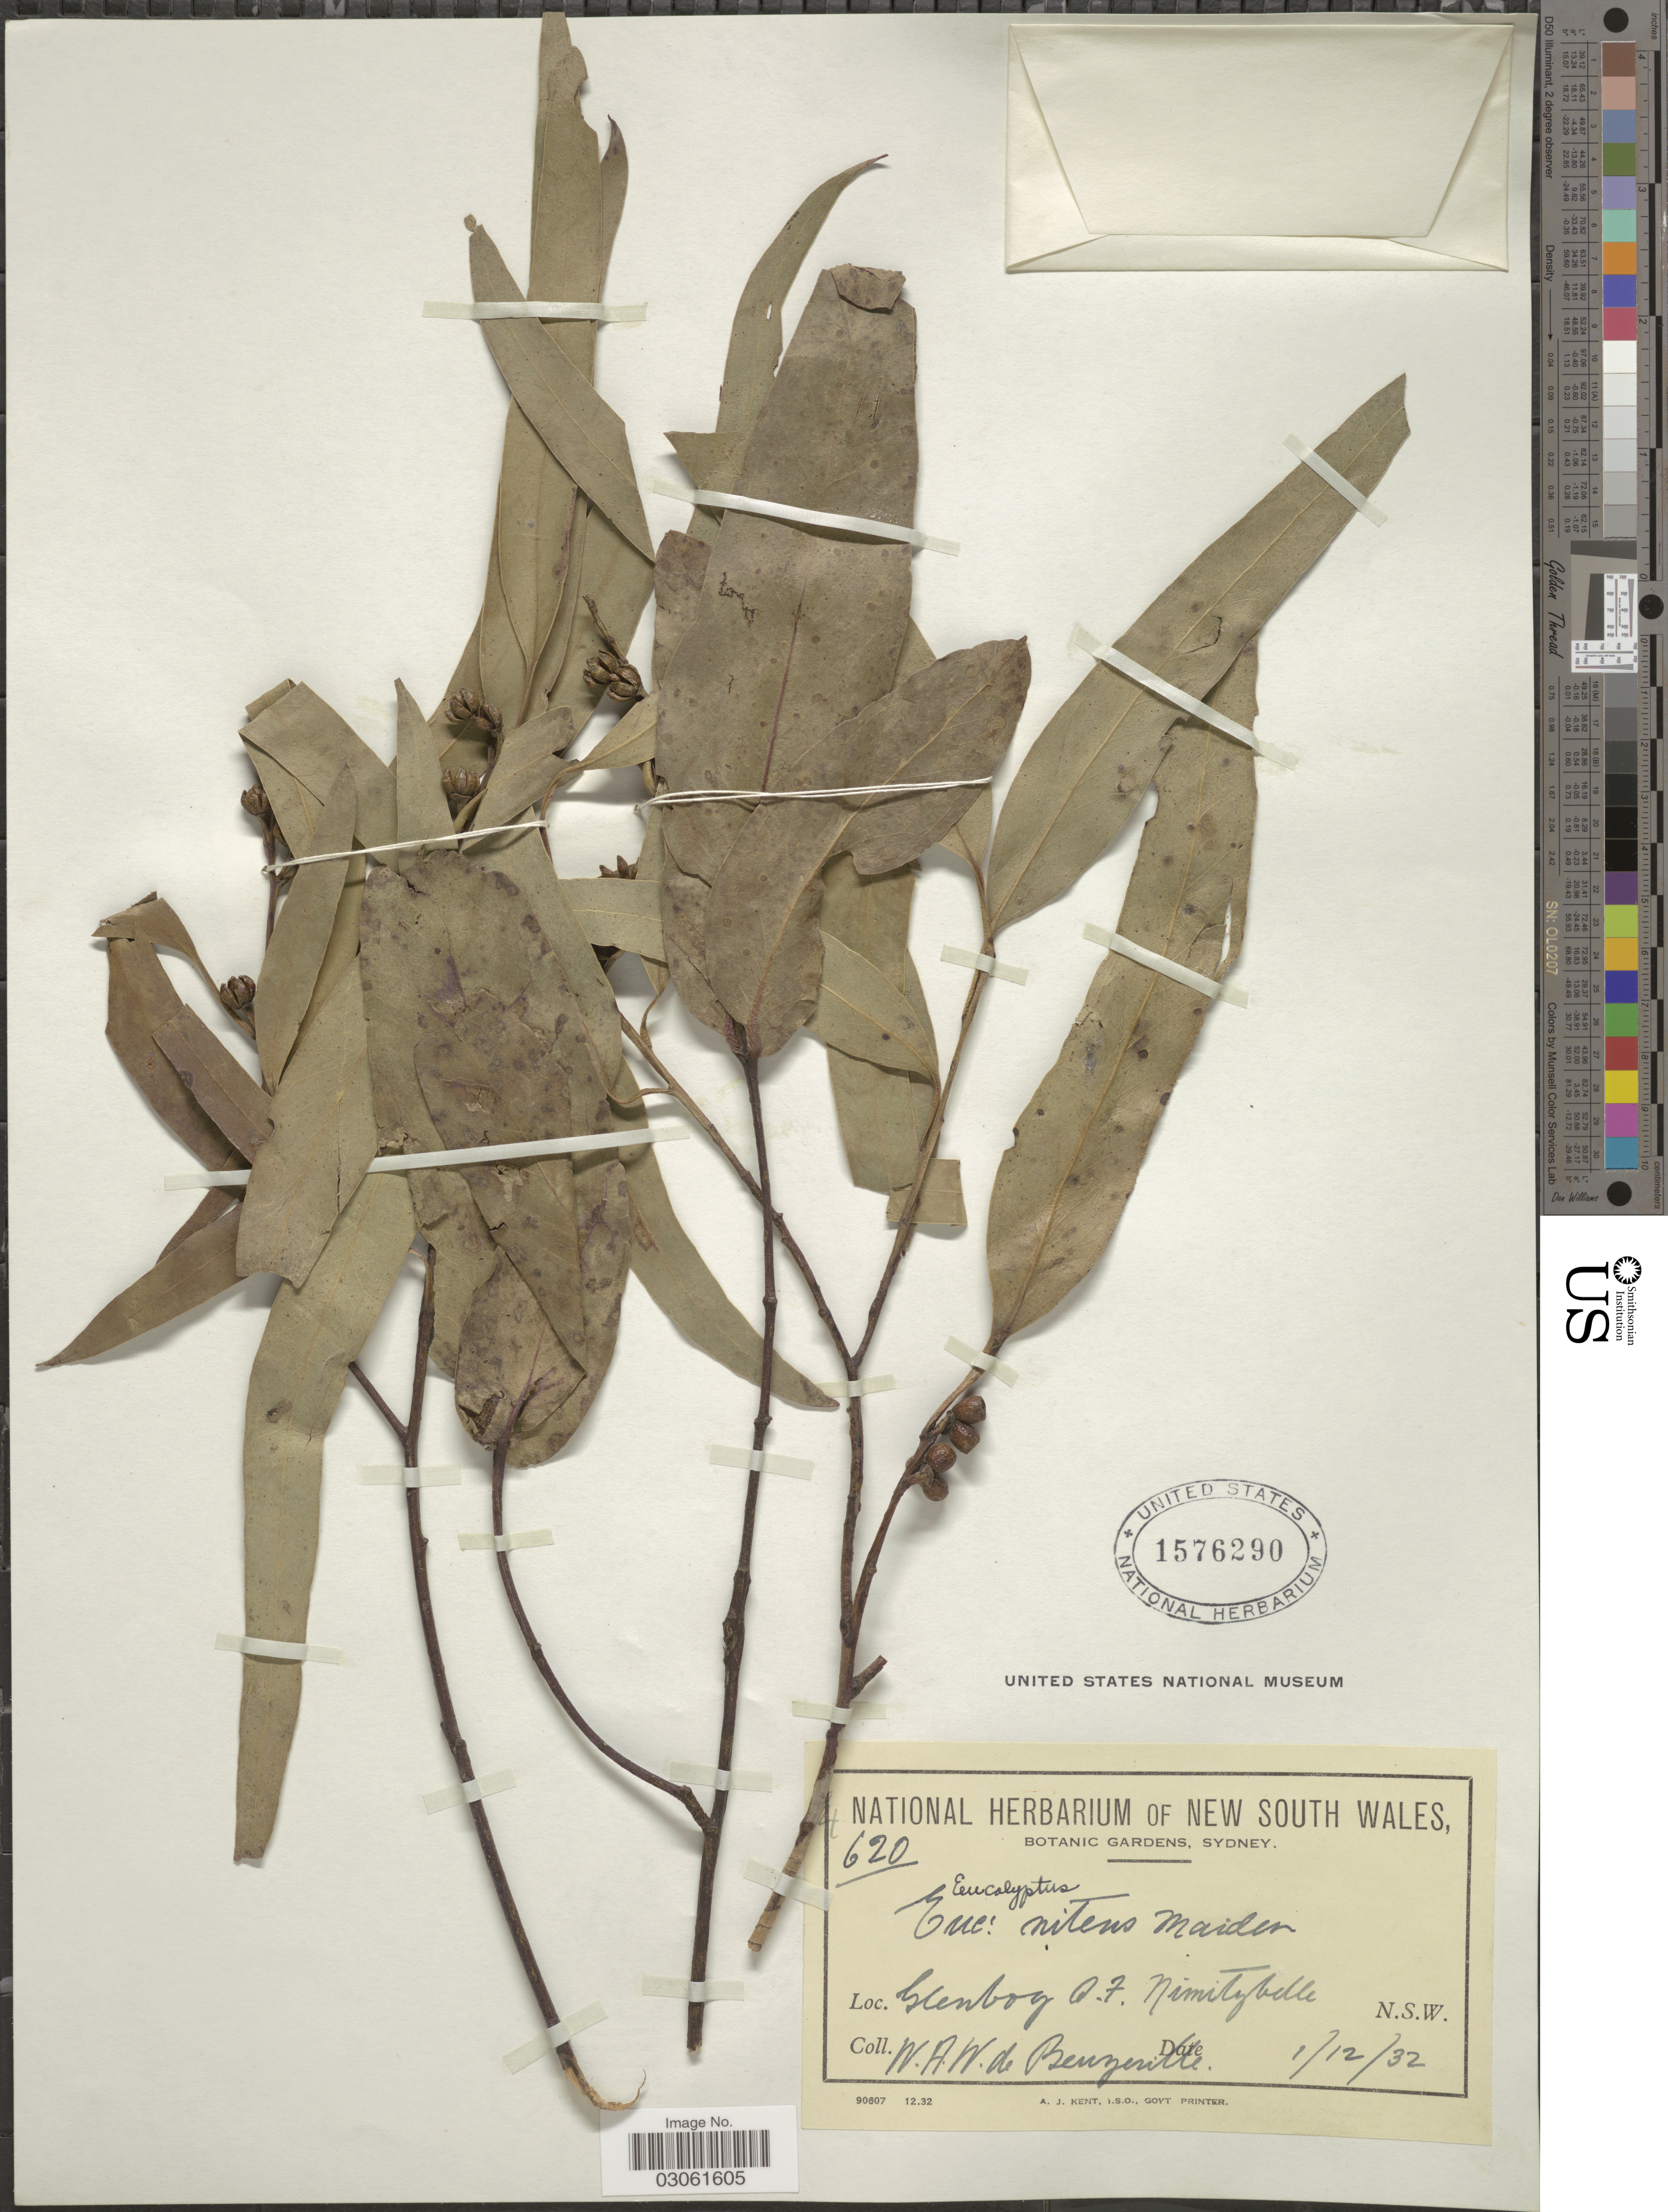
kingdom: Plantae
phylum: Tracheophyta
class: Magnoliopsida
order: Myrtales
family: Myrtaceae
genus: Eucalyptus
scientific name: Eucalyptus nitens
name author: (H. Deane & Maiden) Maiden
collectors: W. Beuzeville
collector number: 620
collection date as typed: Transcribed d/m/y: 12/1/32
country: Australia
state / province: New South Wales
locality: Glenbog A.F. Nimitybelle.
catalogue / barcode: US 1576290